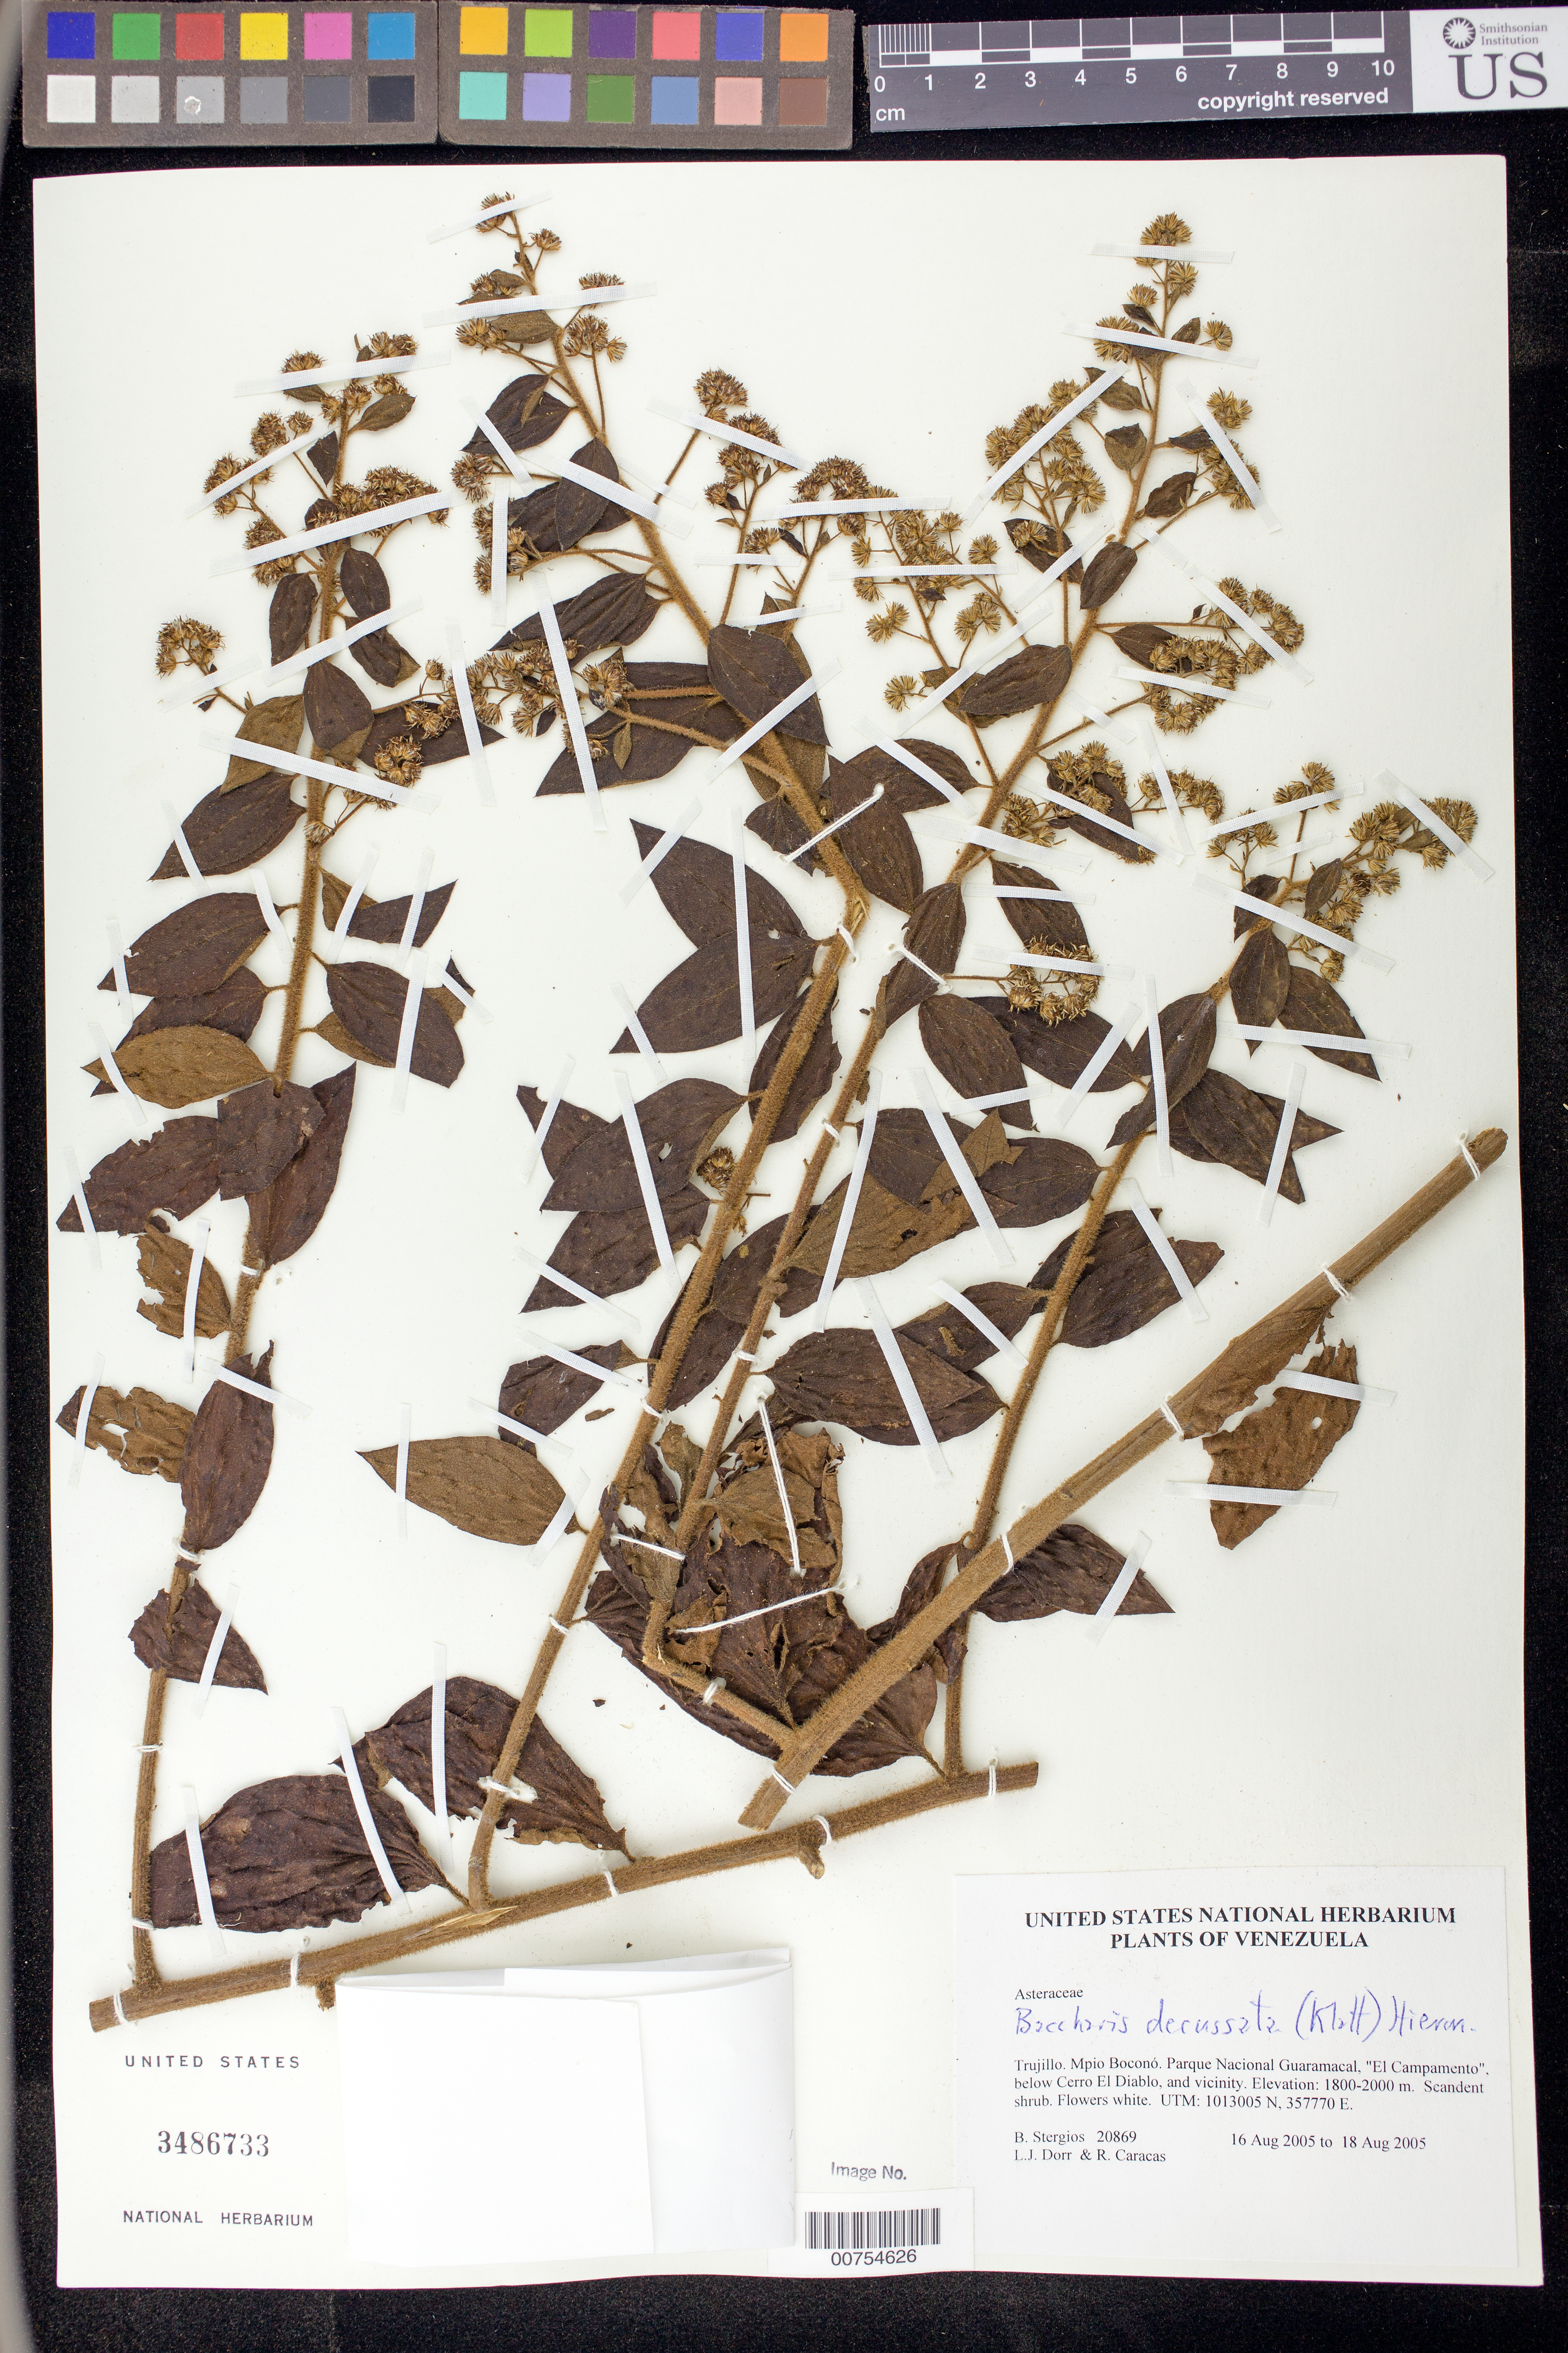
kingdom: Plantae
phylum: Tracheophyta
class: Magnoliopsida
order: Asterales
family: Asteraceae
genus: Baccharis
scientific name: Baccharis decussata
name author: (Klatt) Hieron.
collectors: B. G. Stergios, L. J. Dorr & R. Caracas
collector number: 20869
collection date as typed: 16 Aug 2005 to 18 Aug 2005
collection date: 2005-08-16/2005-08-18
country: Venezuela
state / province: Trujillo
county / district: Boconó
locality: Parque Nacional Guaramacal, "El Campamento", below Cerro El Diablo, and vicinity.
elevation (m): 1800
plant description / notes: PORT, US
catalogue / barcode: US 3486733